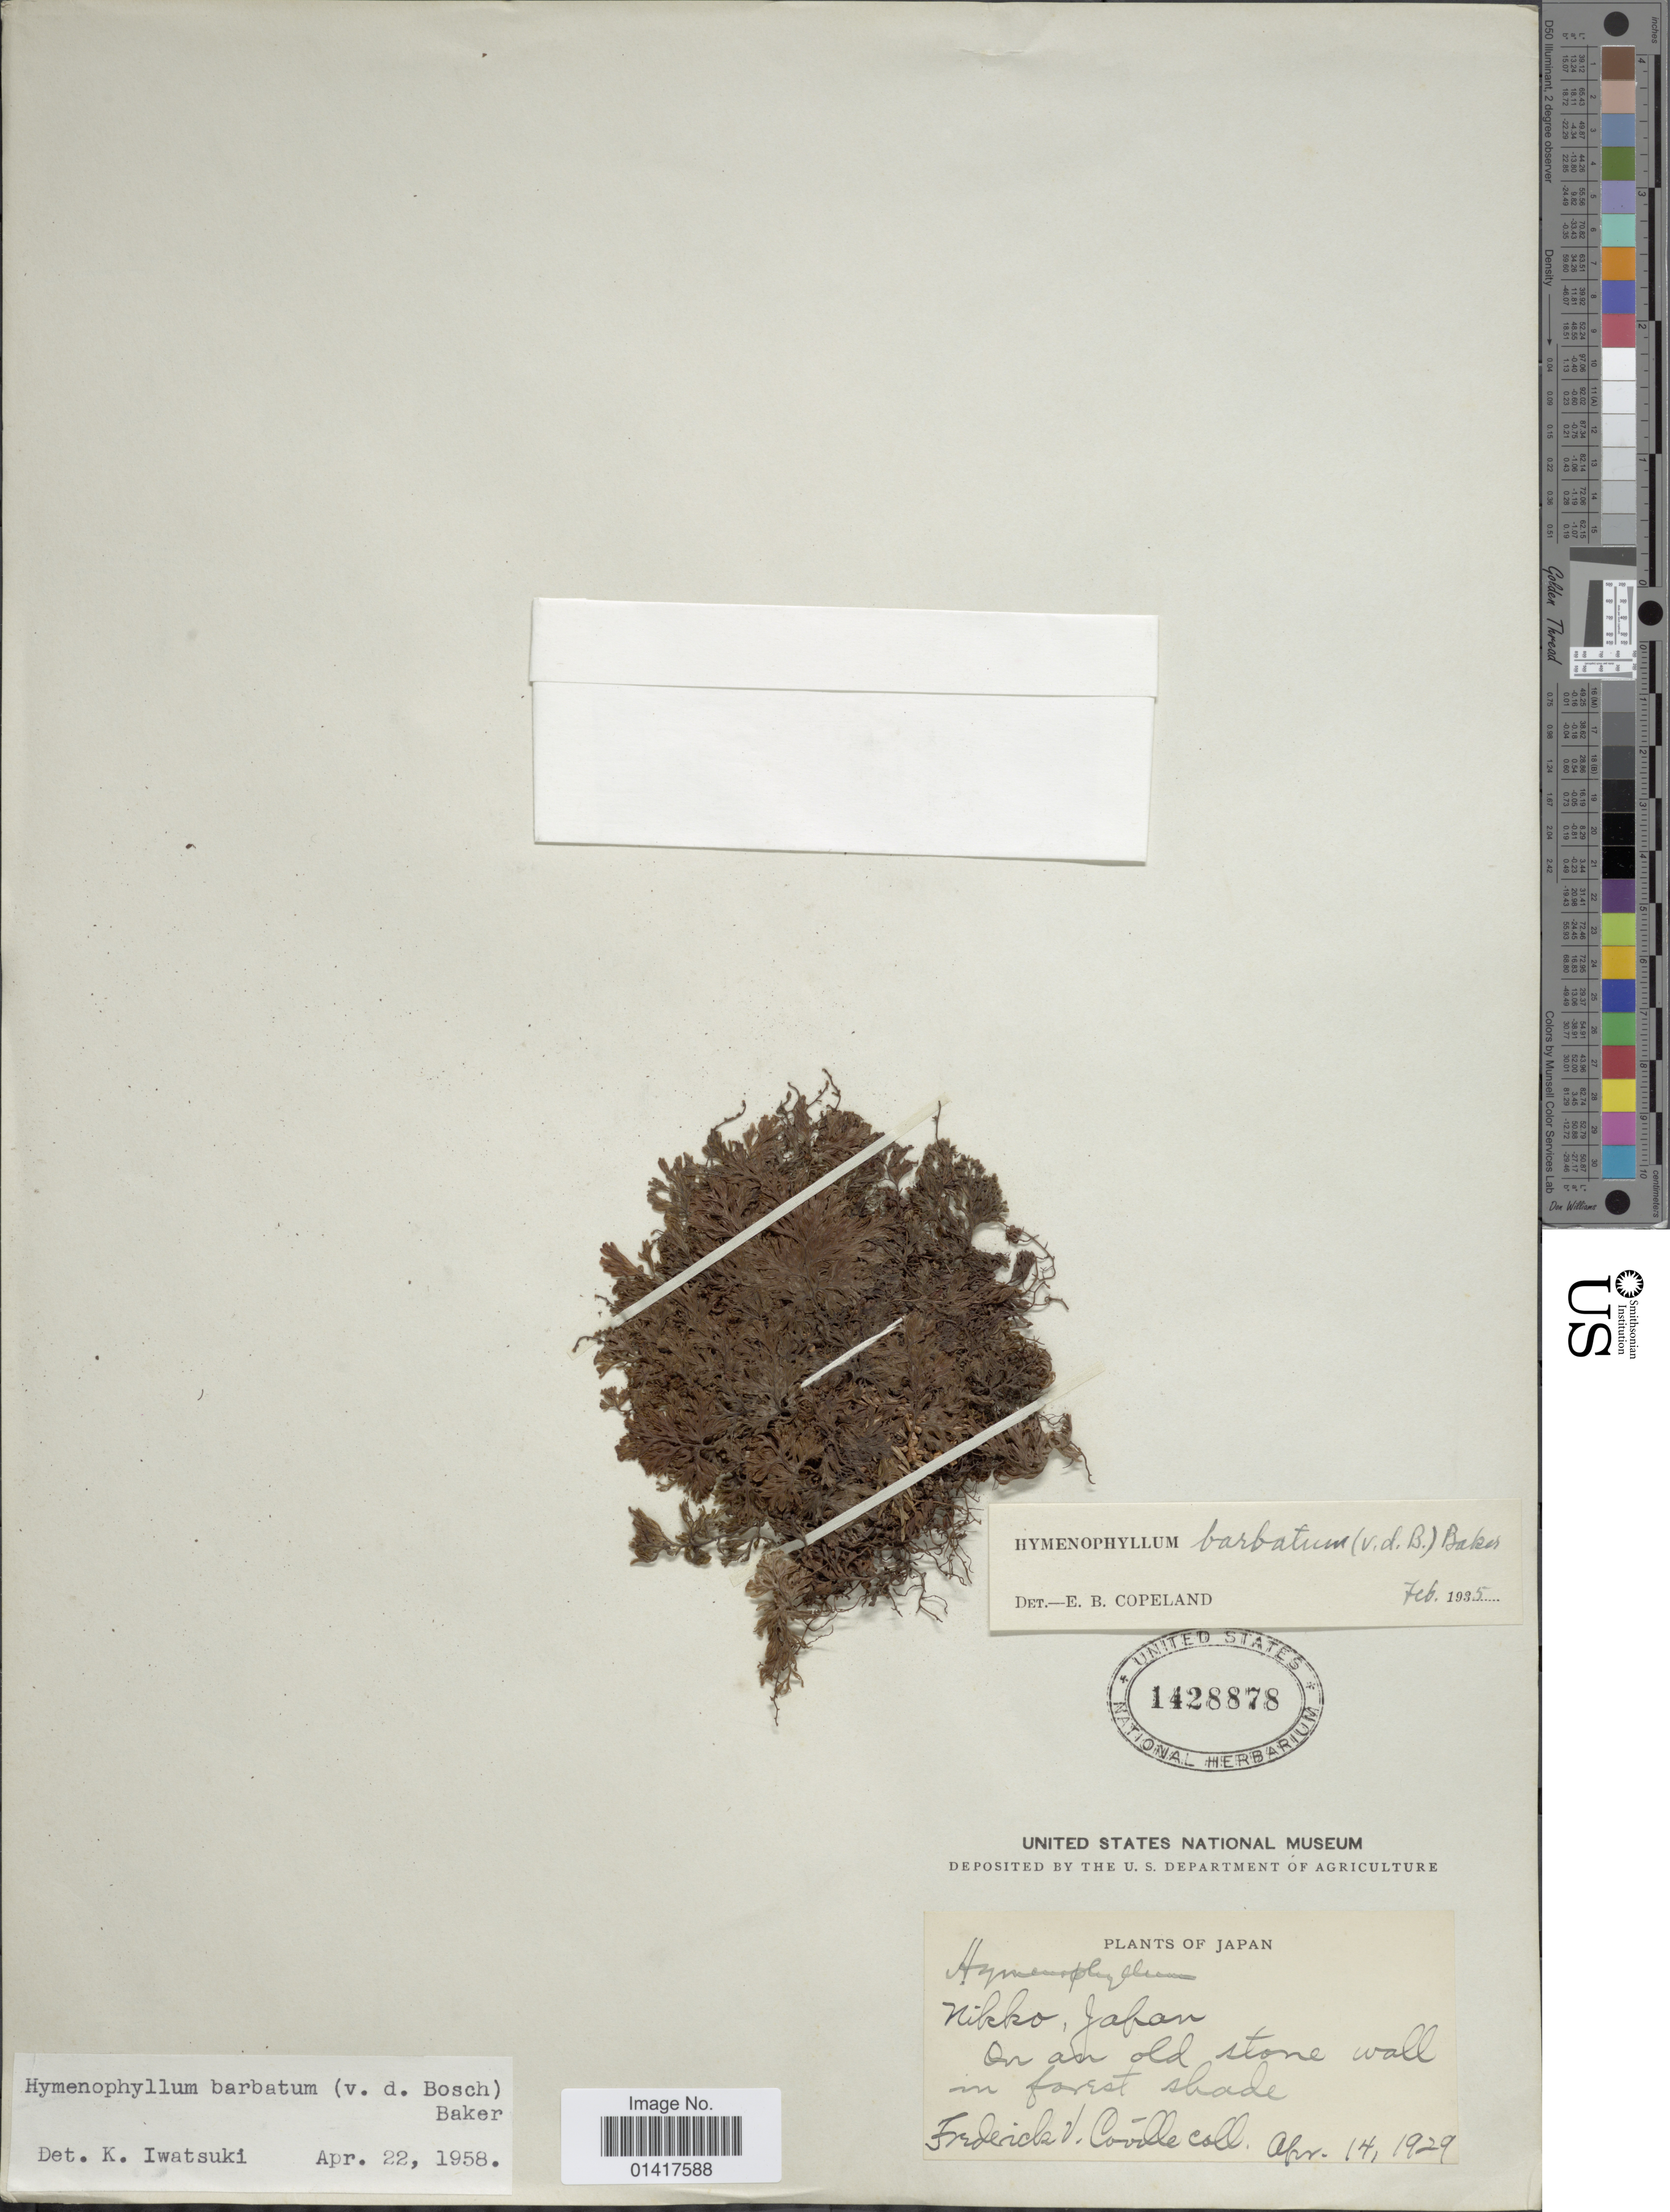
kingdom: Plantae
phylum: Tracheophyta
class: Polypodiopsida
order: Hymenophyllales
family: Hymenophyllaceae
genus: Hymenophyllum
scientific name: Hymenophyllum barbatum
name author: (Bosch) Baker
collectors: F. V. Coville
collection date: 1929-04-14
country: Japan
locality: Nikko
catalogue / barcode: US 1428875